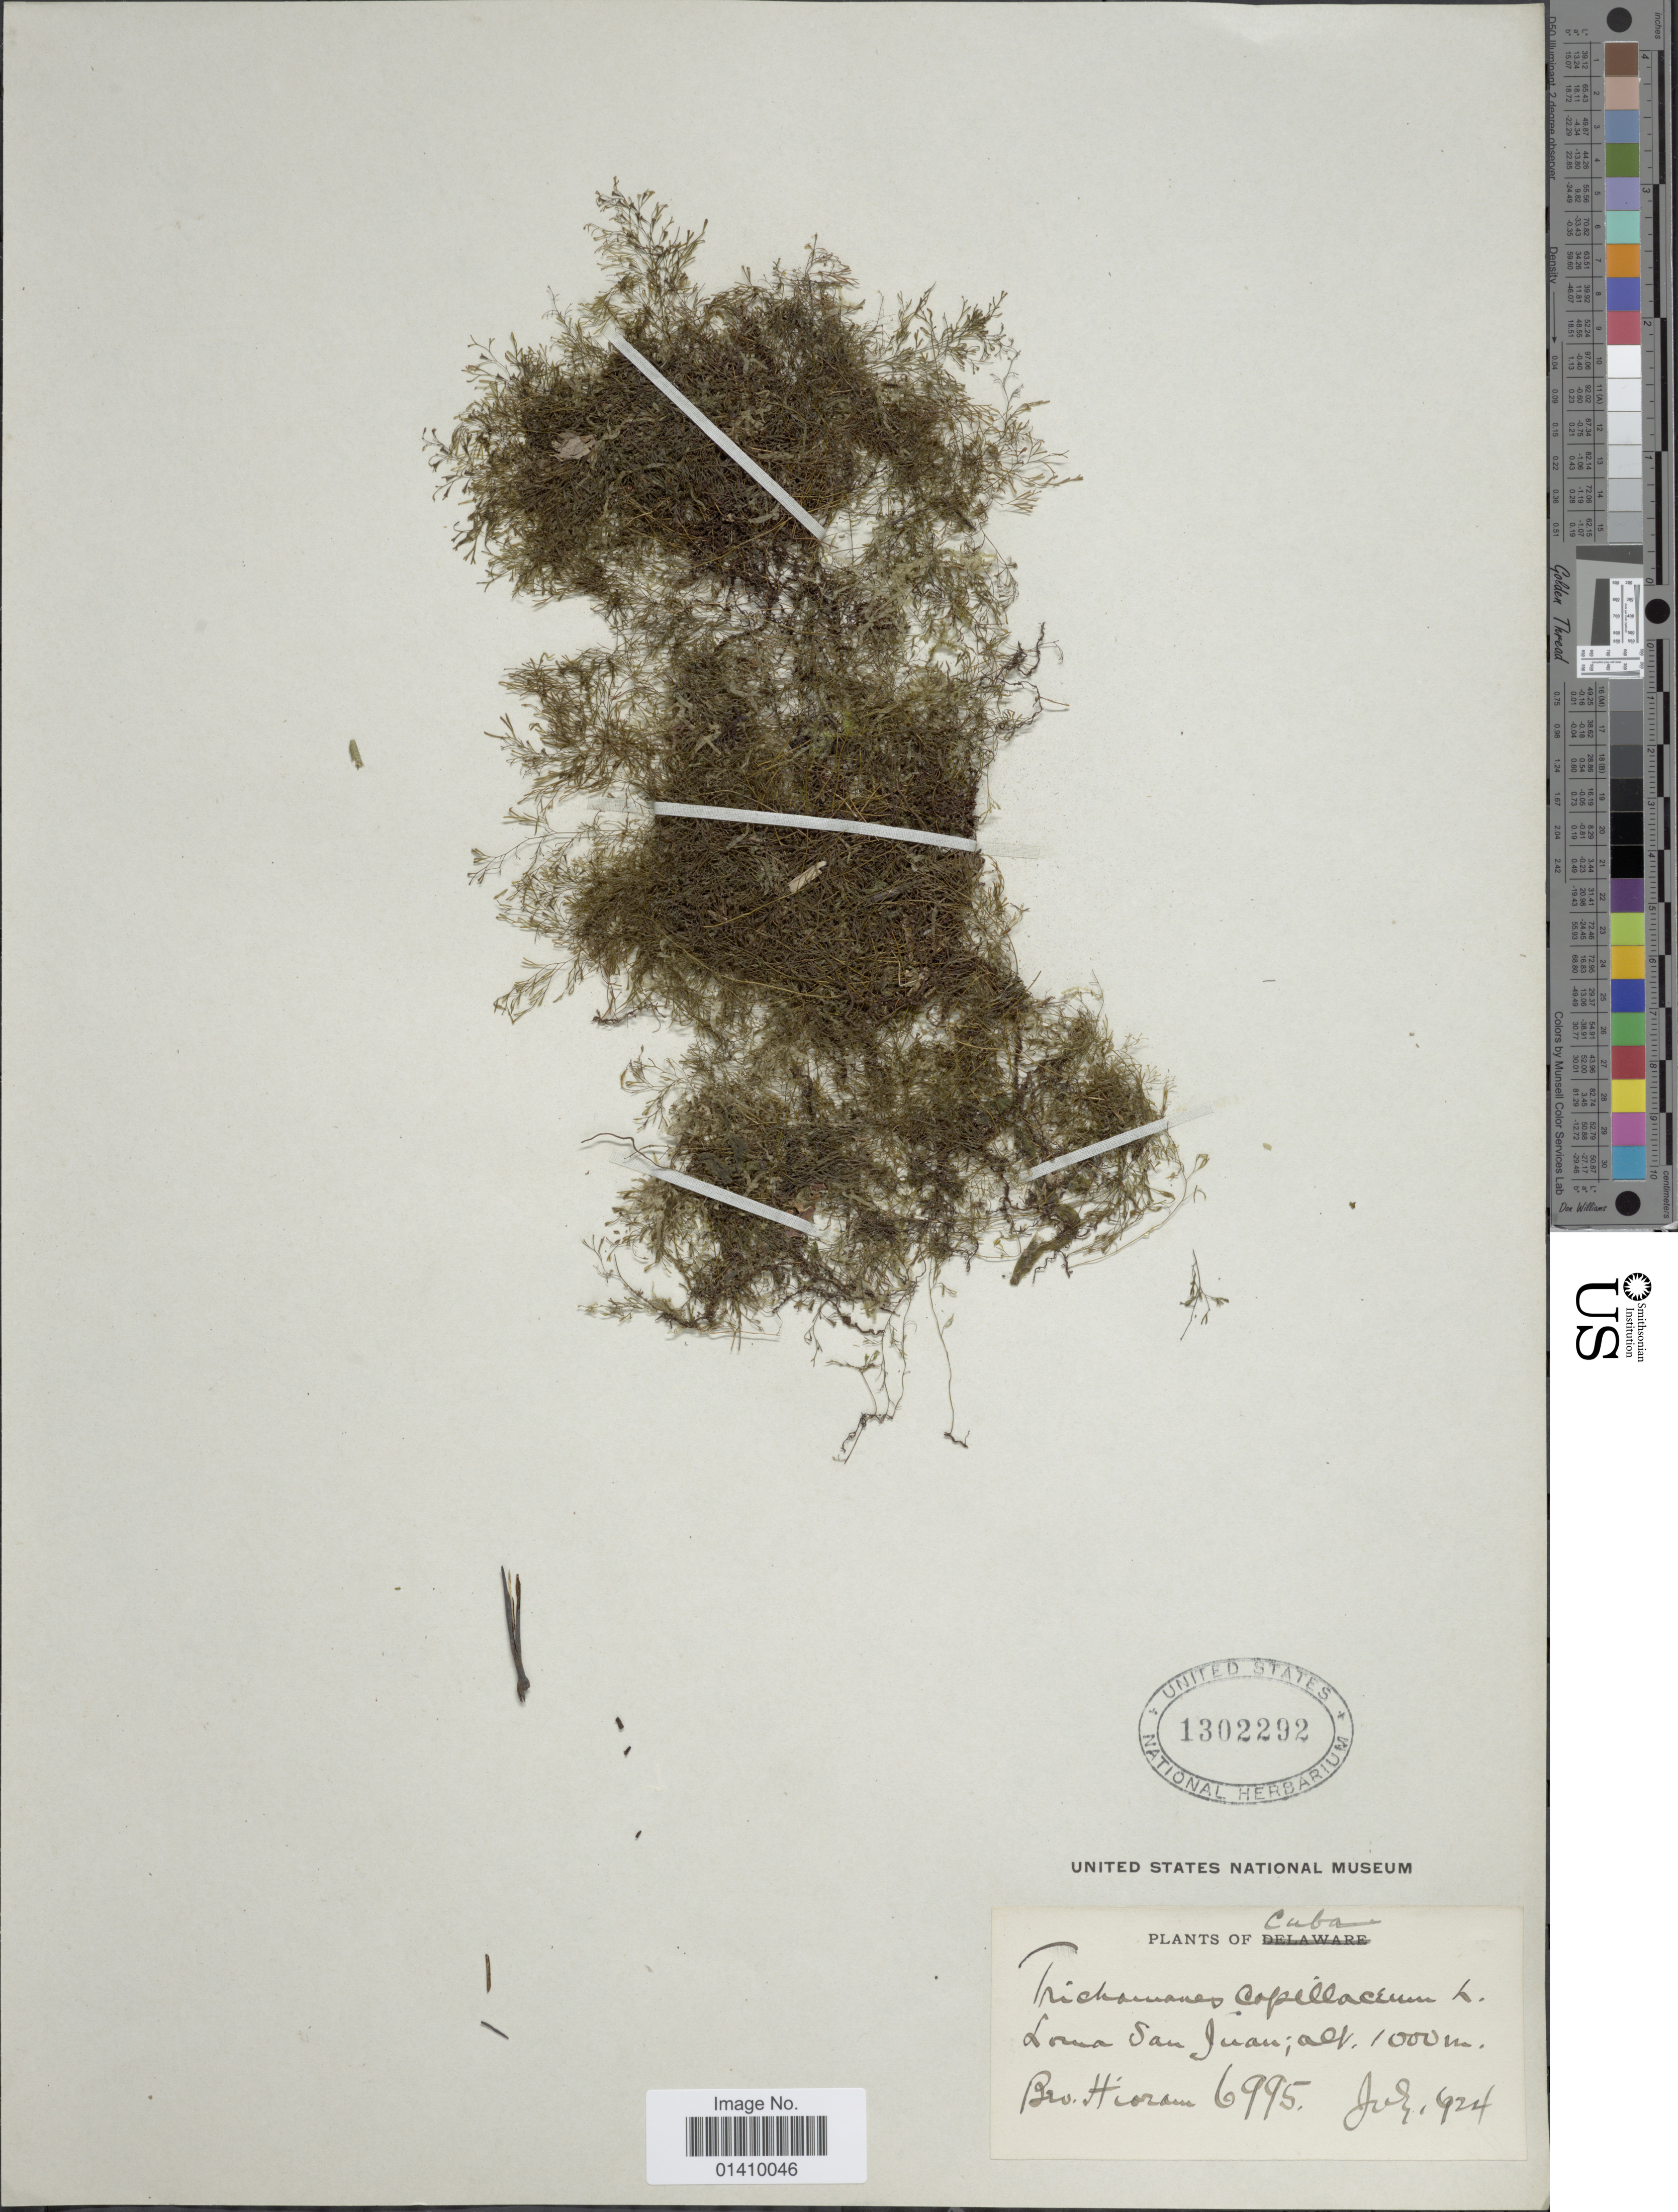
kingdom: Plantae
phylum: Tracheophyta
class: Polypodiopsida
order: Hymenophyllales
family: Hymenophyllaceae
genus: Polyphlebium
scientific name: Polyphlebium capillaceum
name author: (L.) Ebihara & Dubuisson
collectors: Bro. Hioram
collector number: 6995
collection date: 1924-07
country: Cuba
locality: Loma San Juan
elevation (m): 1000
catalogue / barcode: US 1302292